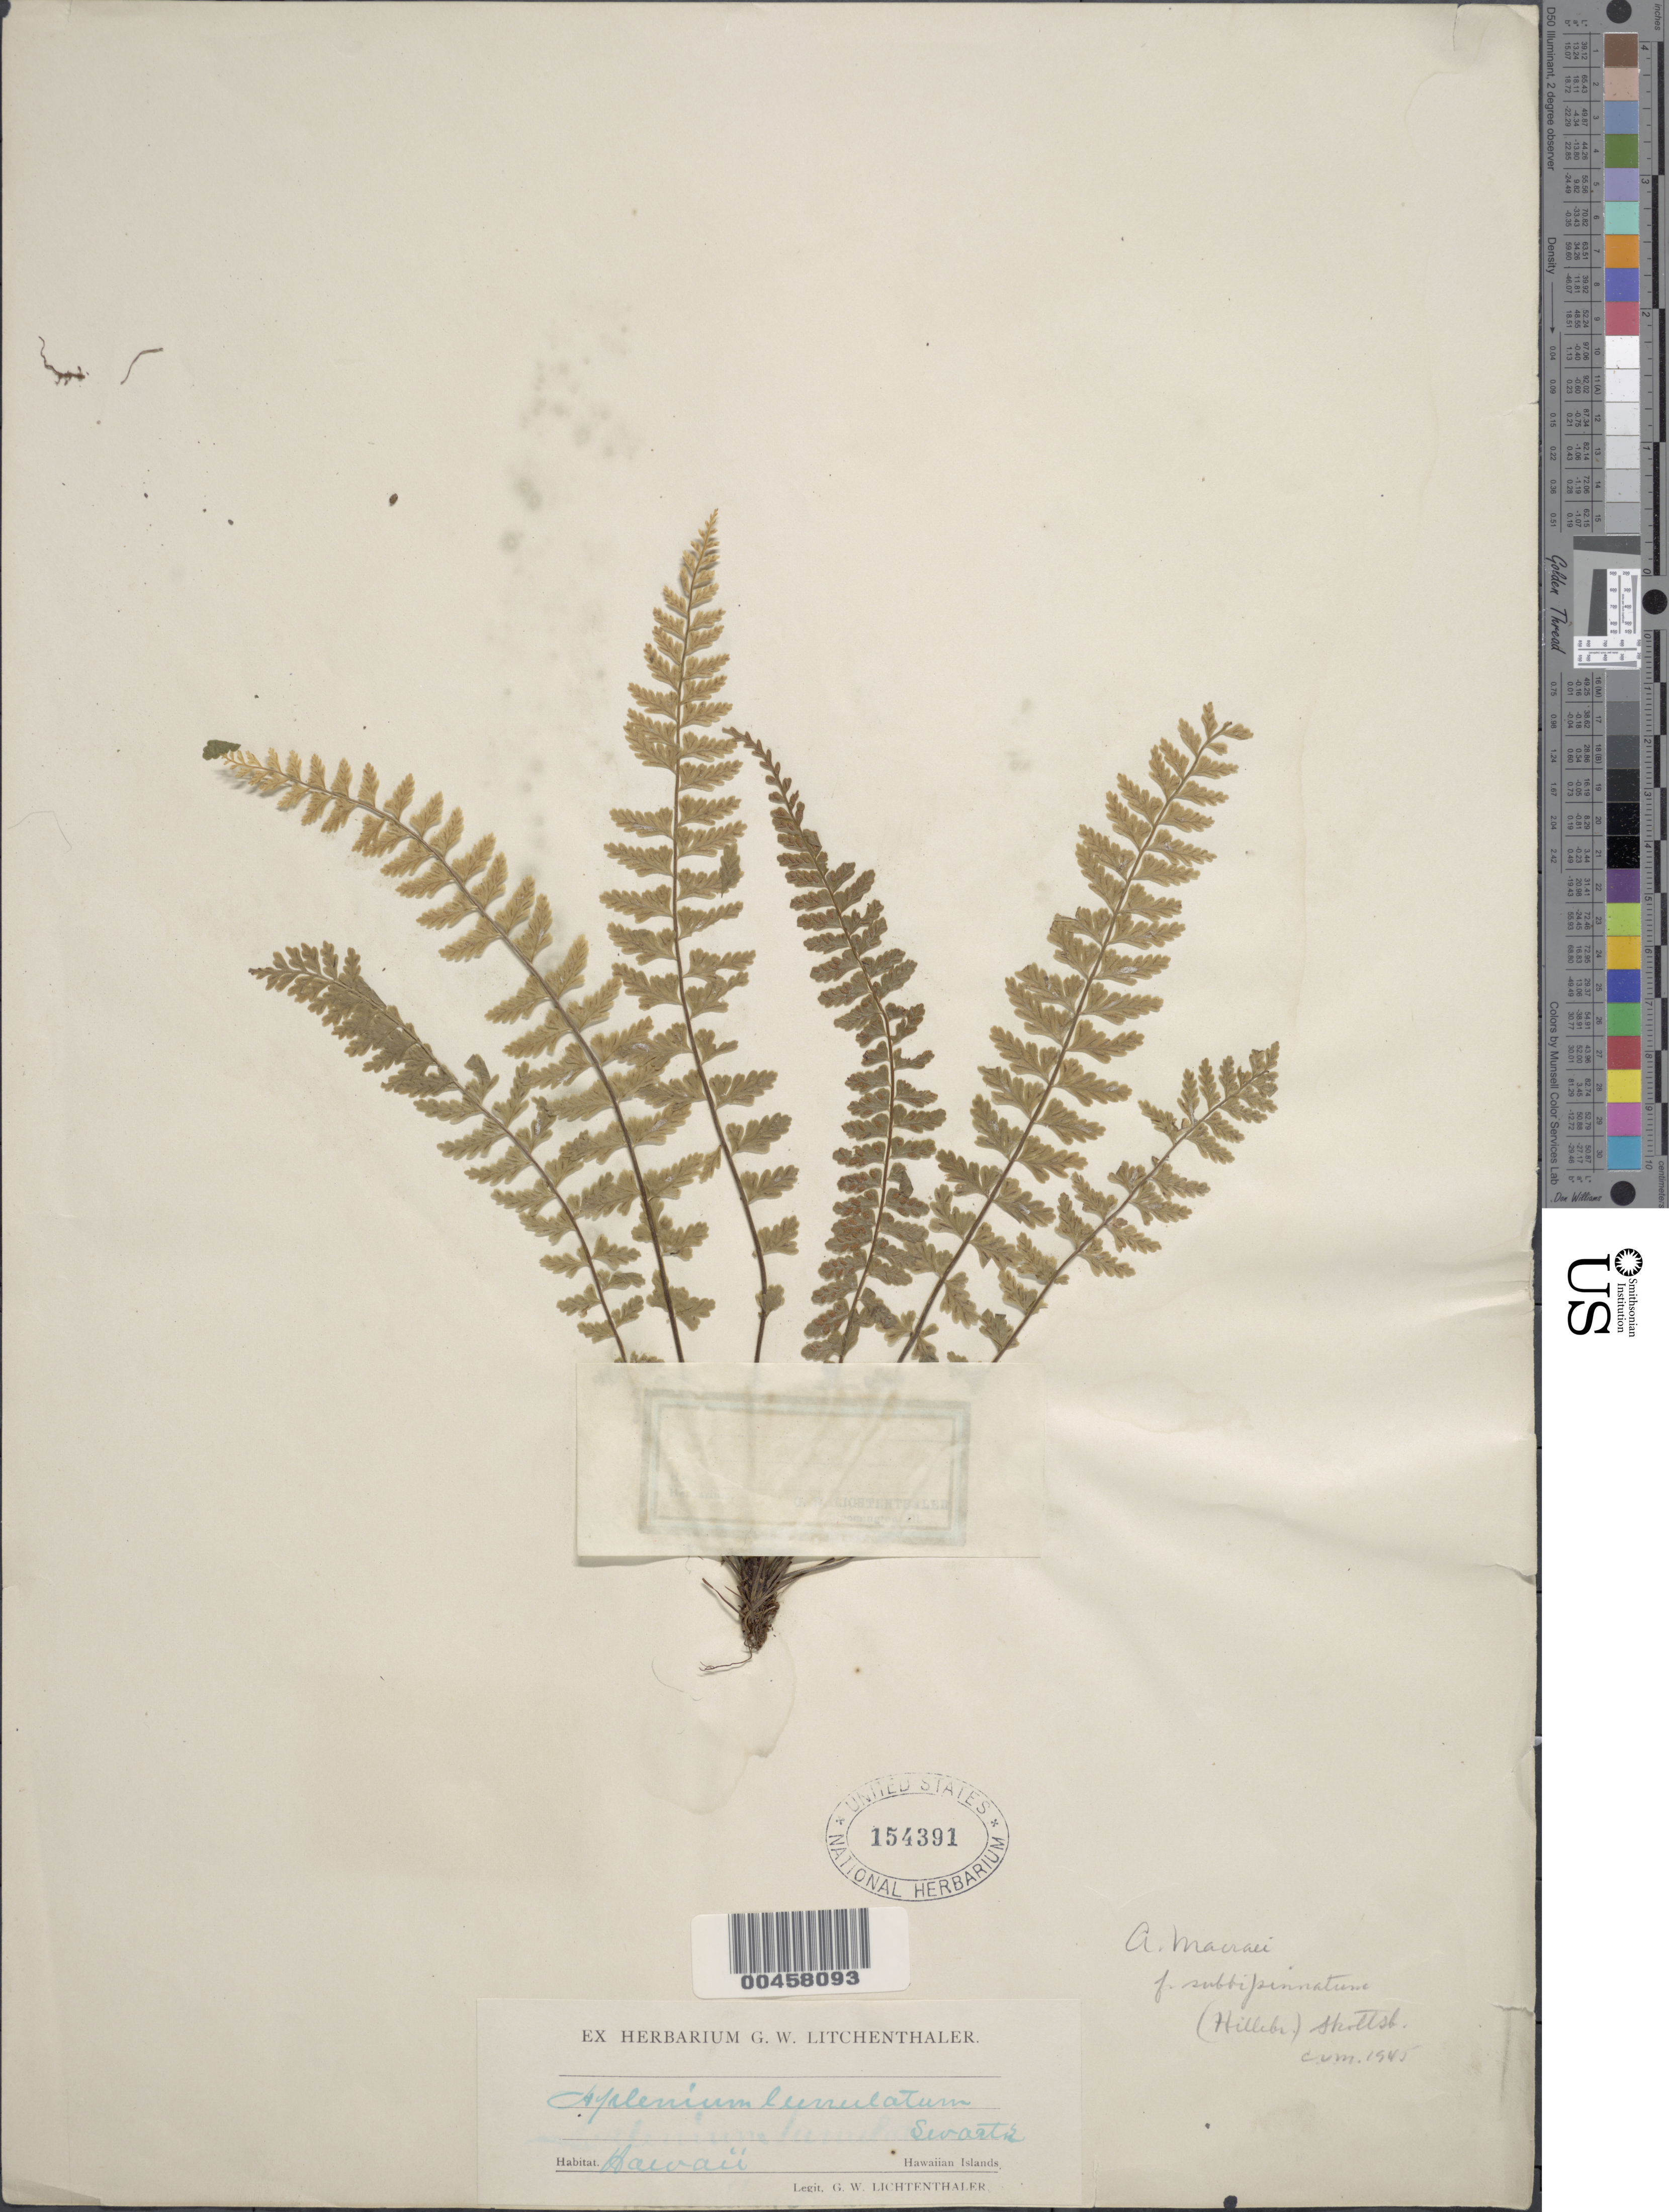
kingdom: Plantae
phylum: Tracheophyta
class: Polypodiopsida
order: Polypodiales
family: Aspleniaceae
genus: Asplenium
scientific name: Asplenium macraei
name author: Hook. & Grev.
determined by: Wagner, W. L., (BOT), Smithsonian Institution - National Museum of Natural History (UNITED STATES)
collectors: G. Lichtenthaler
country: United States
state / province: Hawaii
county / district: Kauai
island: Kaua'i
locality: Hawaiian Islands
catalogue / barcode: US 154391